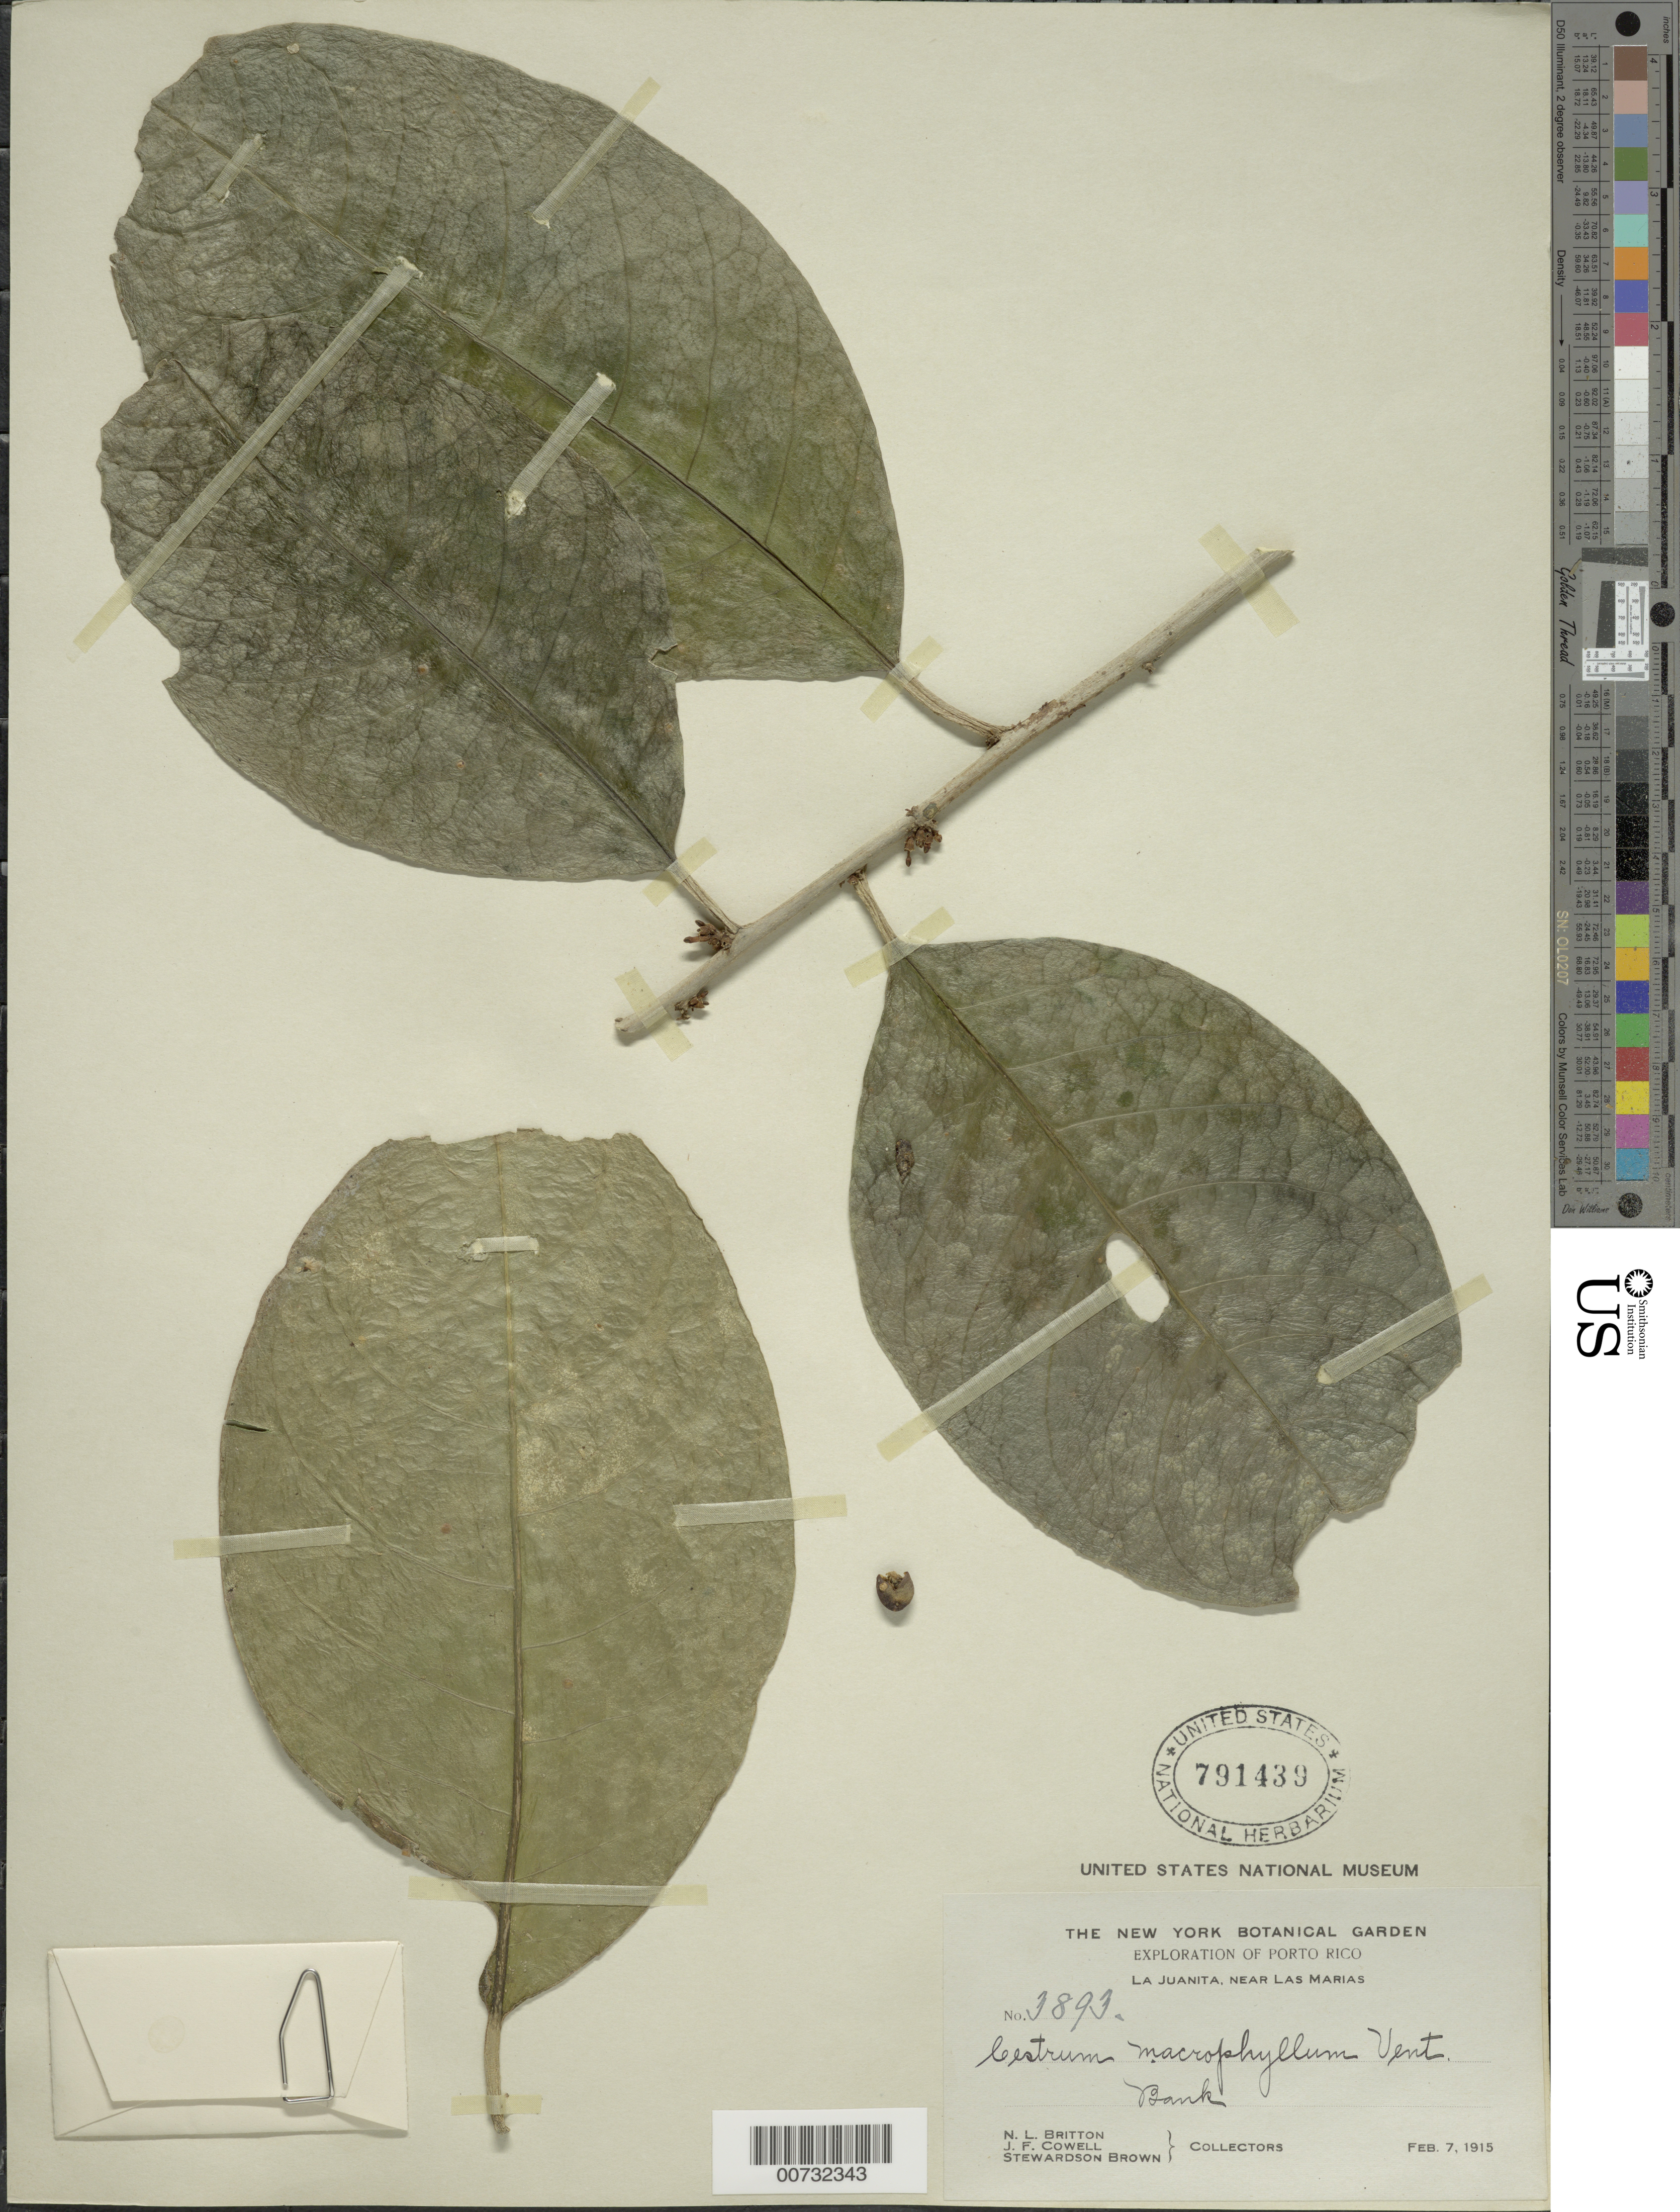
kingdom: Plantae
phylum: Tracheophyta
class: Magnoliopsida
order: Solanales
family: Solanaceae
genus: Cestrum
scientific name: Cestrum macrophyllum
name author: Vent.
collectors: N. Britton, J. F. Cowell & S. Brown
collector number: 3893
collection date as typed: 07 Feb 1915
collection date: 1915-02-07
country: Puerto Rico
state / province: Las Marías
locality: La Juanita, near Las Marias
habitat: Bank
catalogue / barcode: US 791439